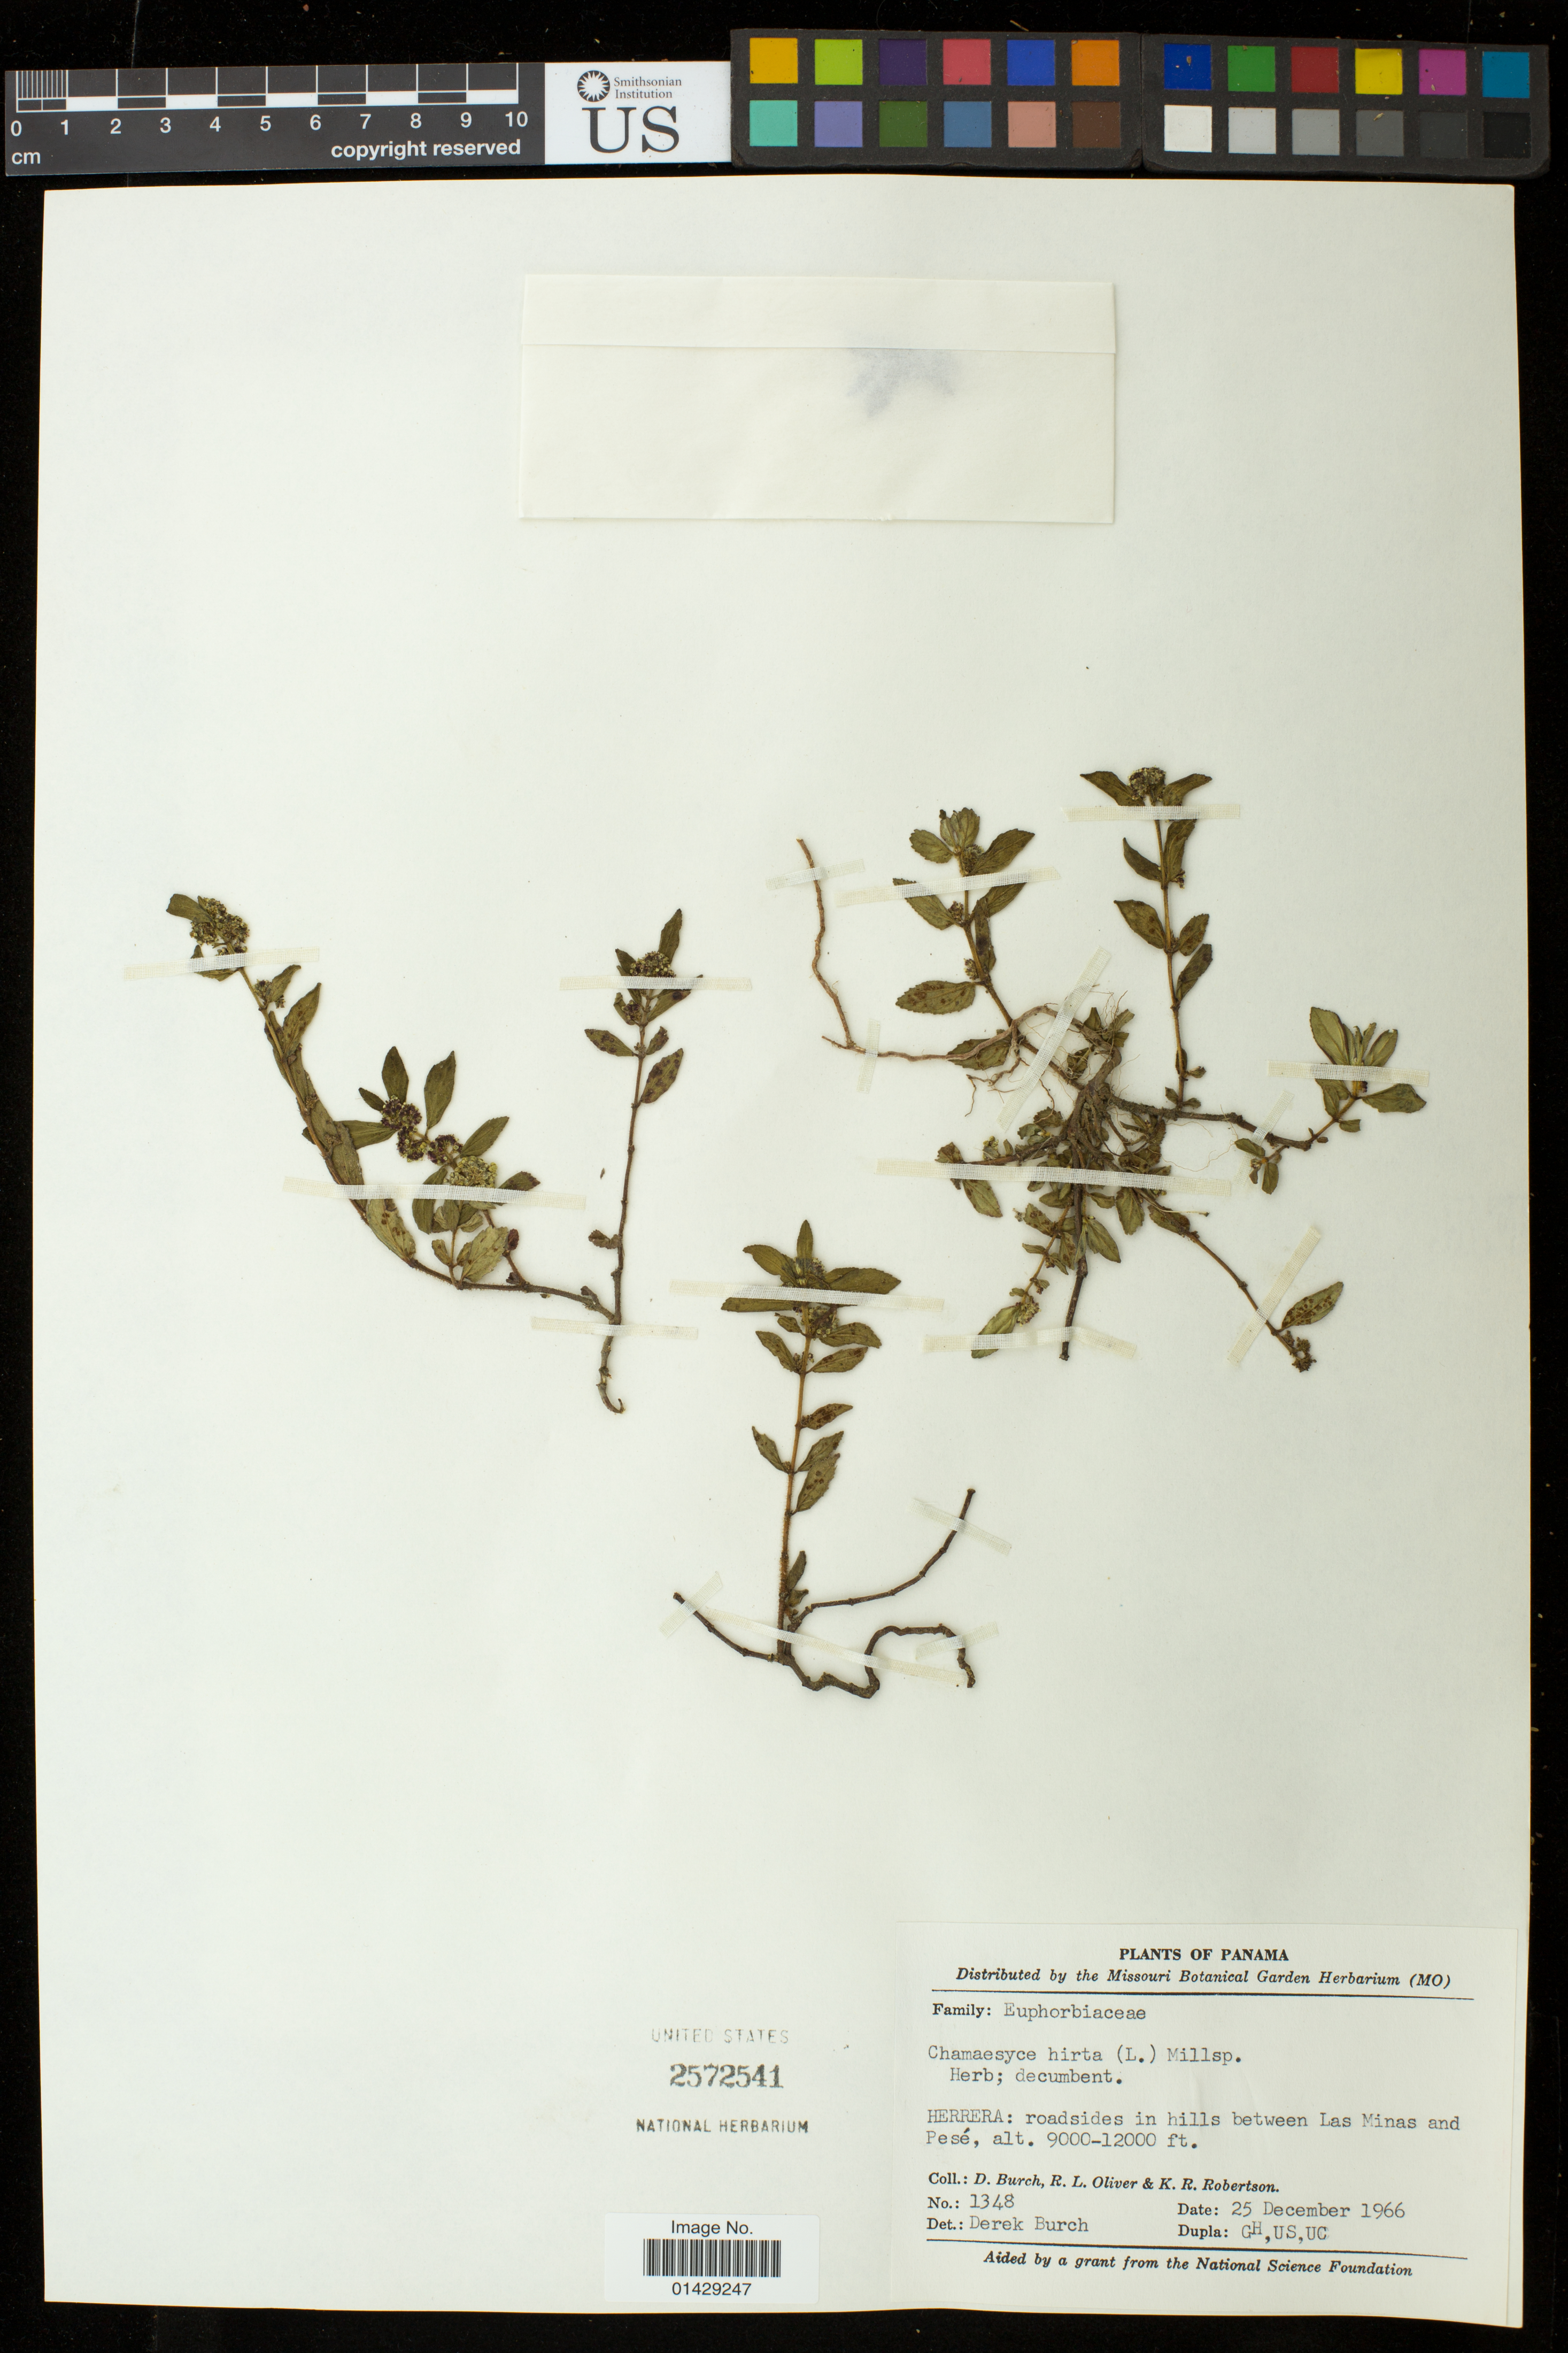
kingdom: Plantae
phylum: Tracheophyta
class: Magnoliopsida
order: Malpighiales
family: Euphorbiaceae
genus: Euphorbia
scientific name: Euphorbia hirta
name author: L.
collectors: D. Burch, R. L. Oliver & K. R. Robertson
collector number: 1348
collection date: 1966-12-25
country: Panama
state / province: Herrera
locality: Roadsides in hills between Las Minas and Pese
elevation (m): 2743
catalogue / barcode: US 2572541